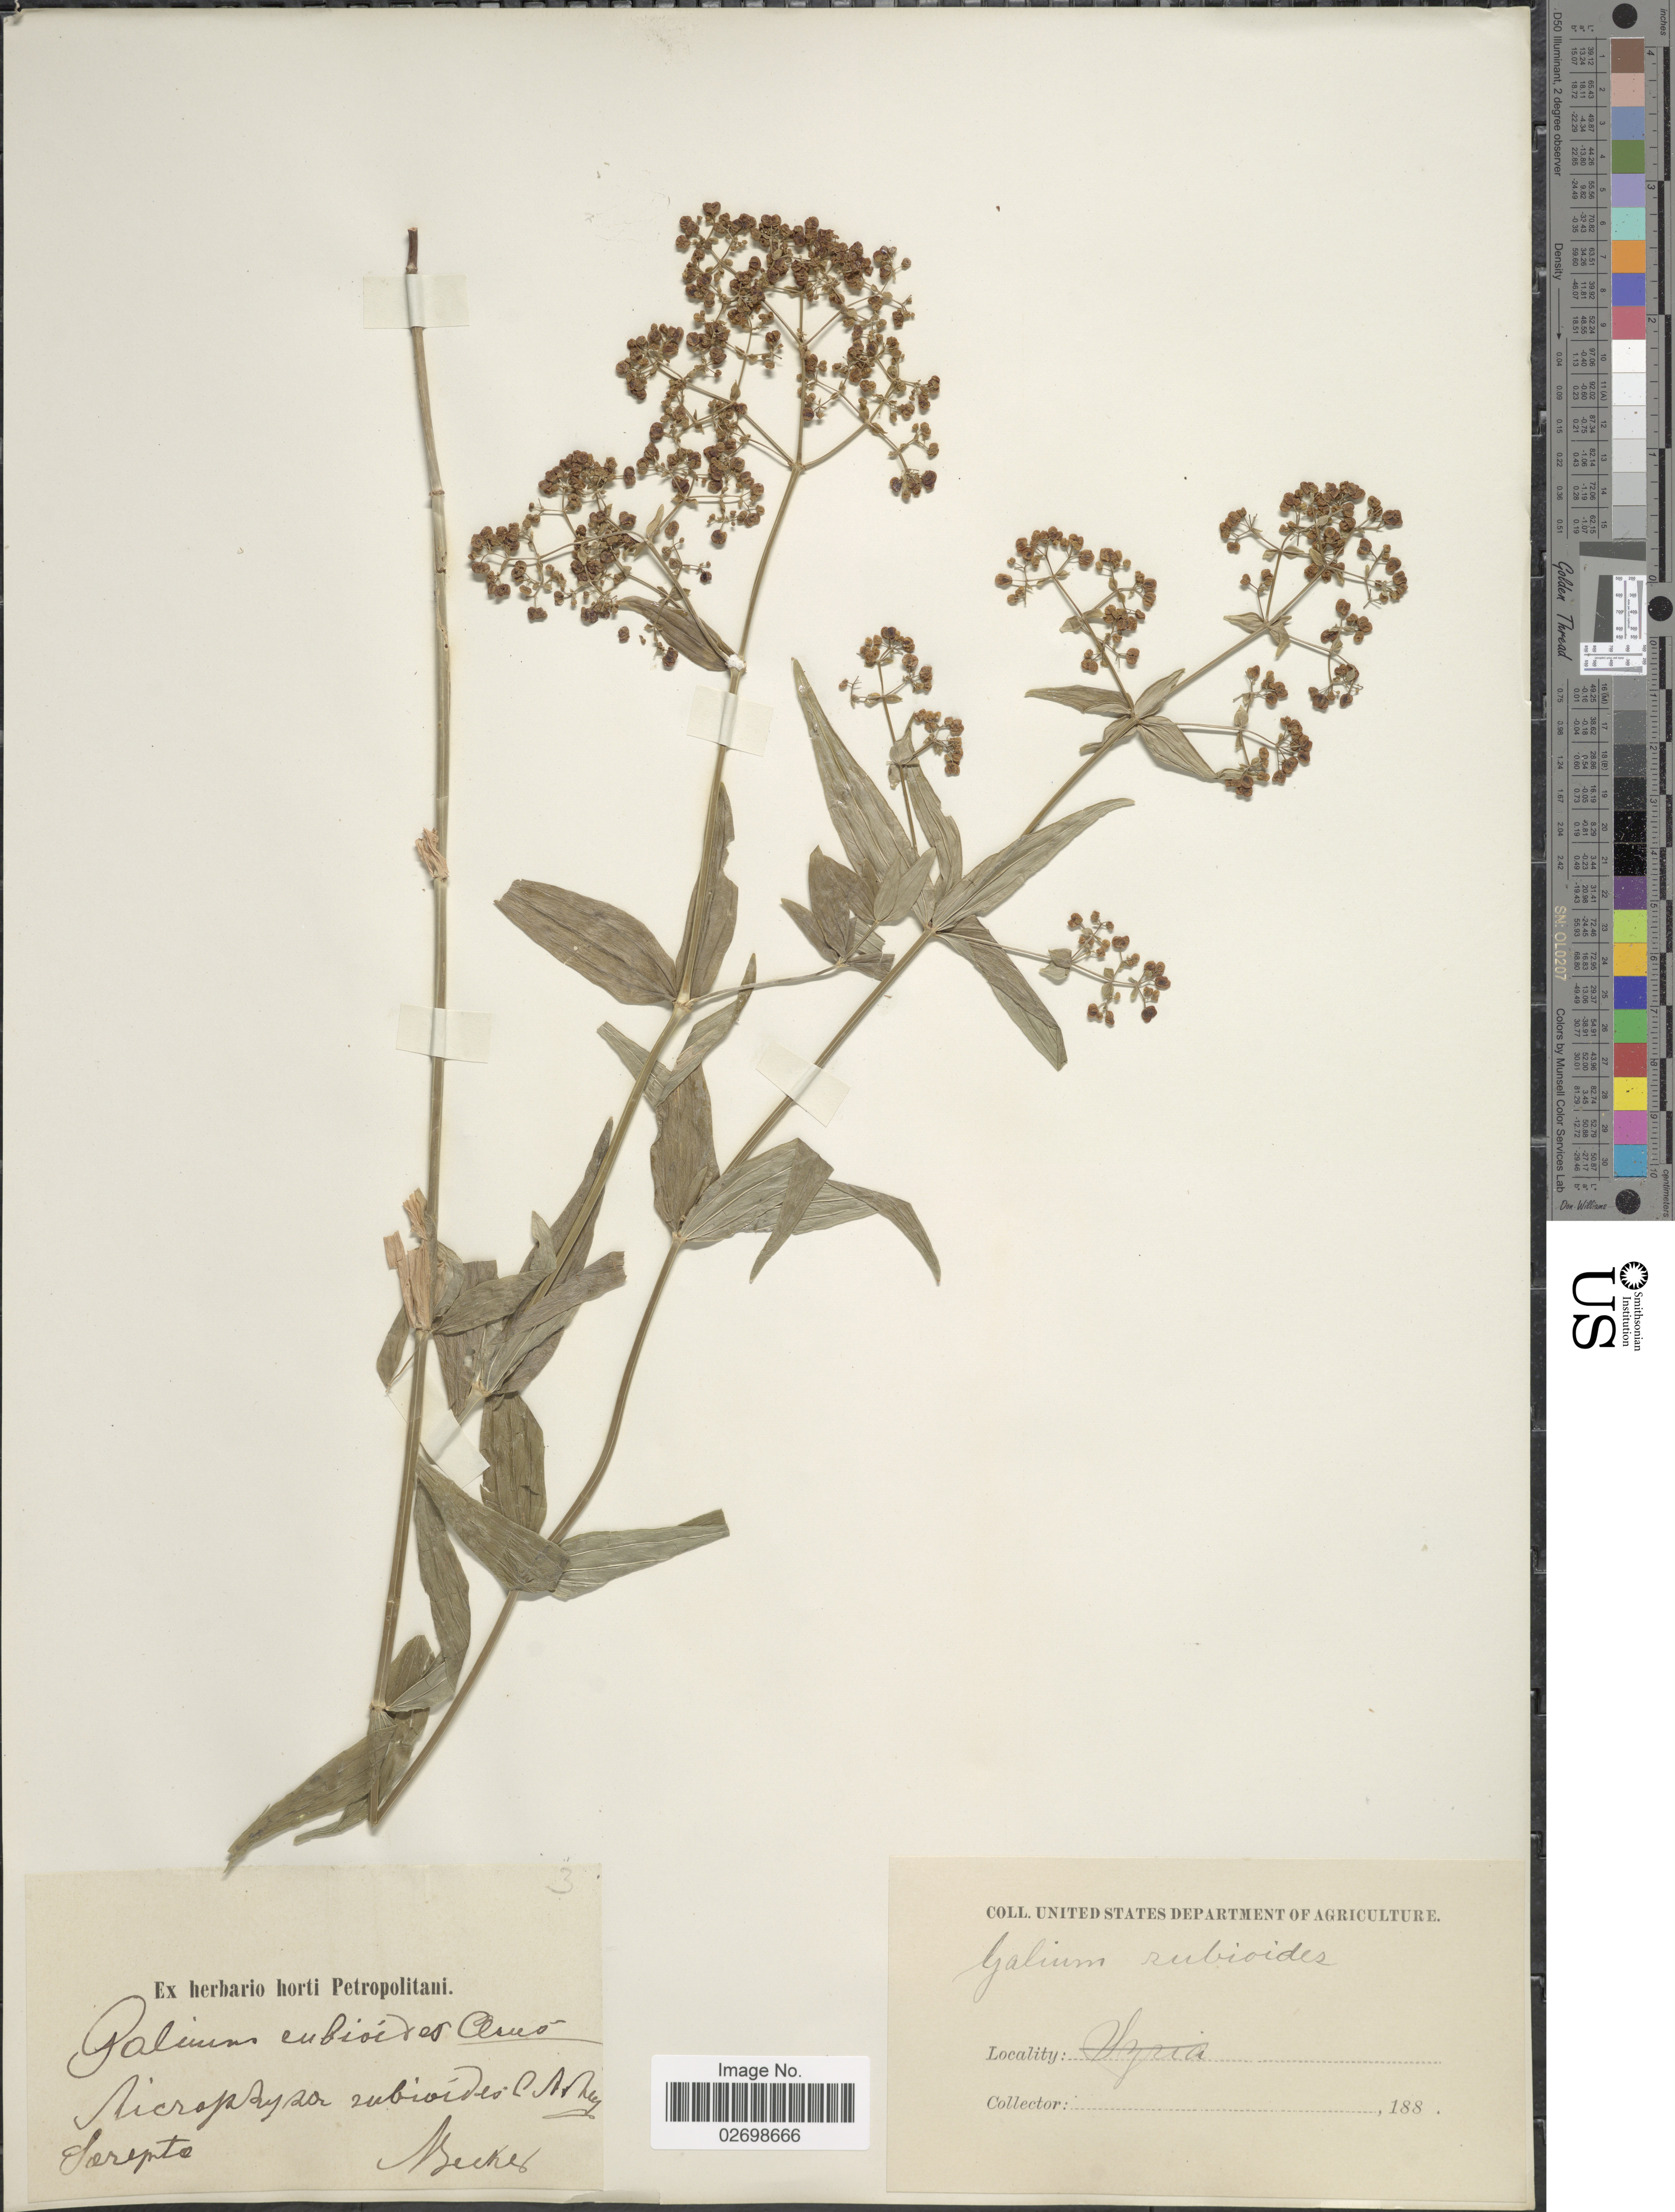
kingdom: Plantae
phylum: Tracheophyta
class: Magnoliopsida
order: Gentianales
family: Rubiaceae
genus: Galium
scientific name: Galium rubioides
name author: L.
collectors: -. Becker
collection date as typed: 188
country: Russian Federation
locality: Sarepta